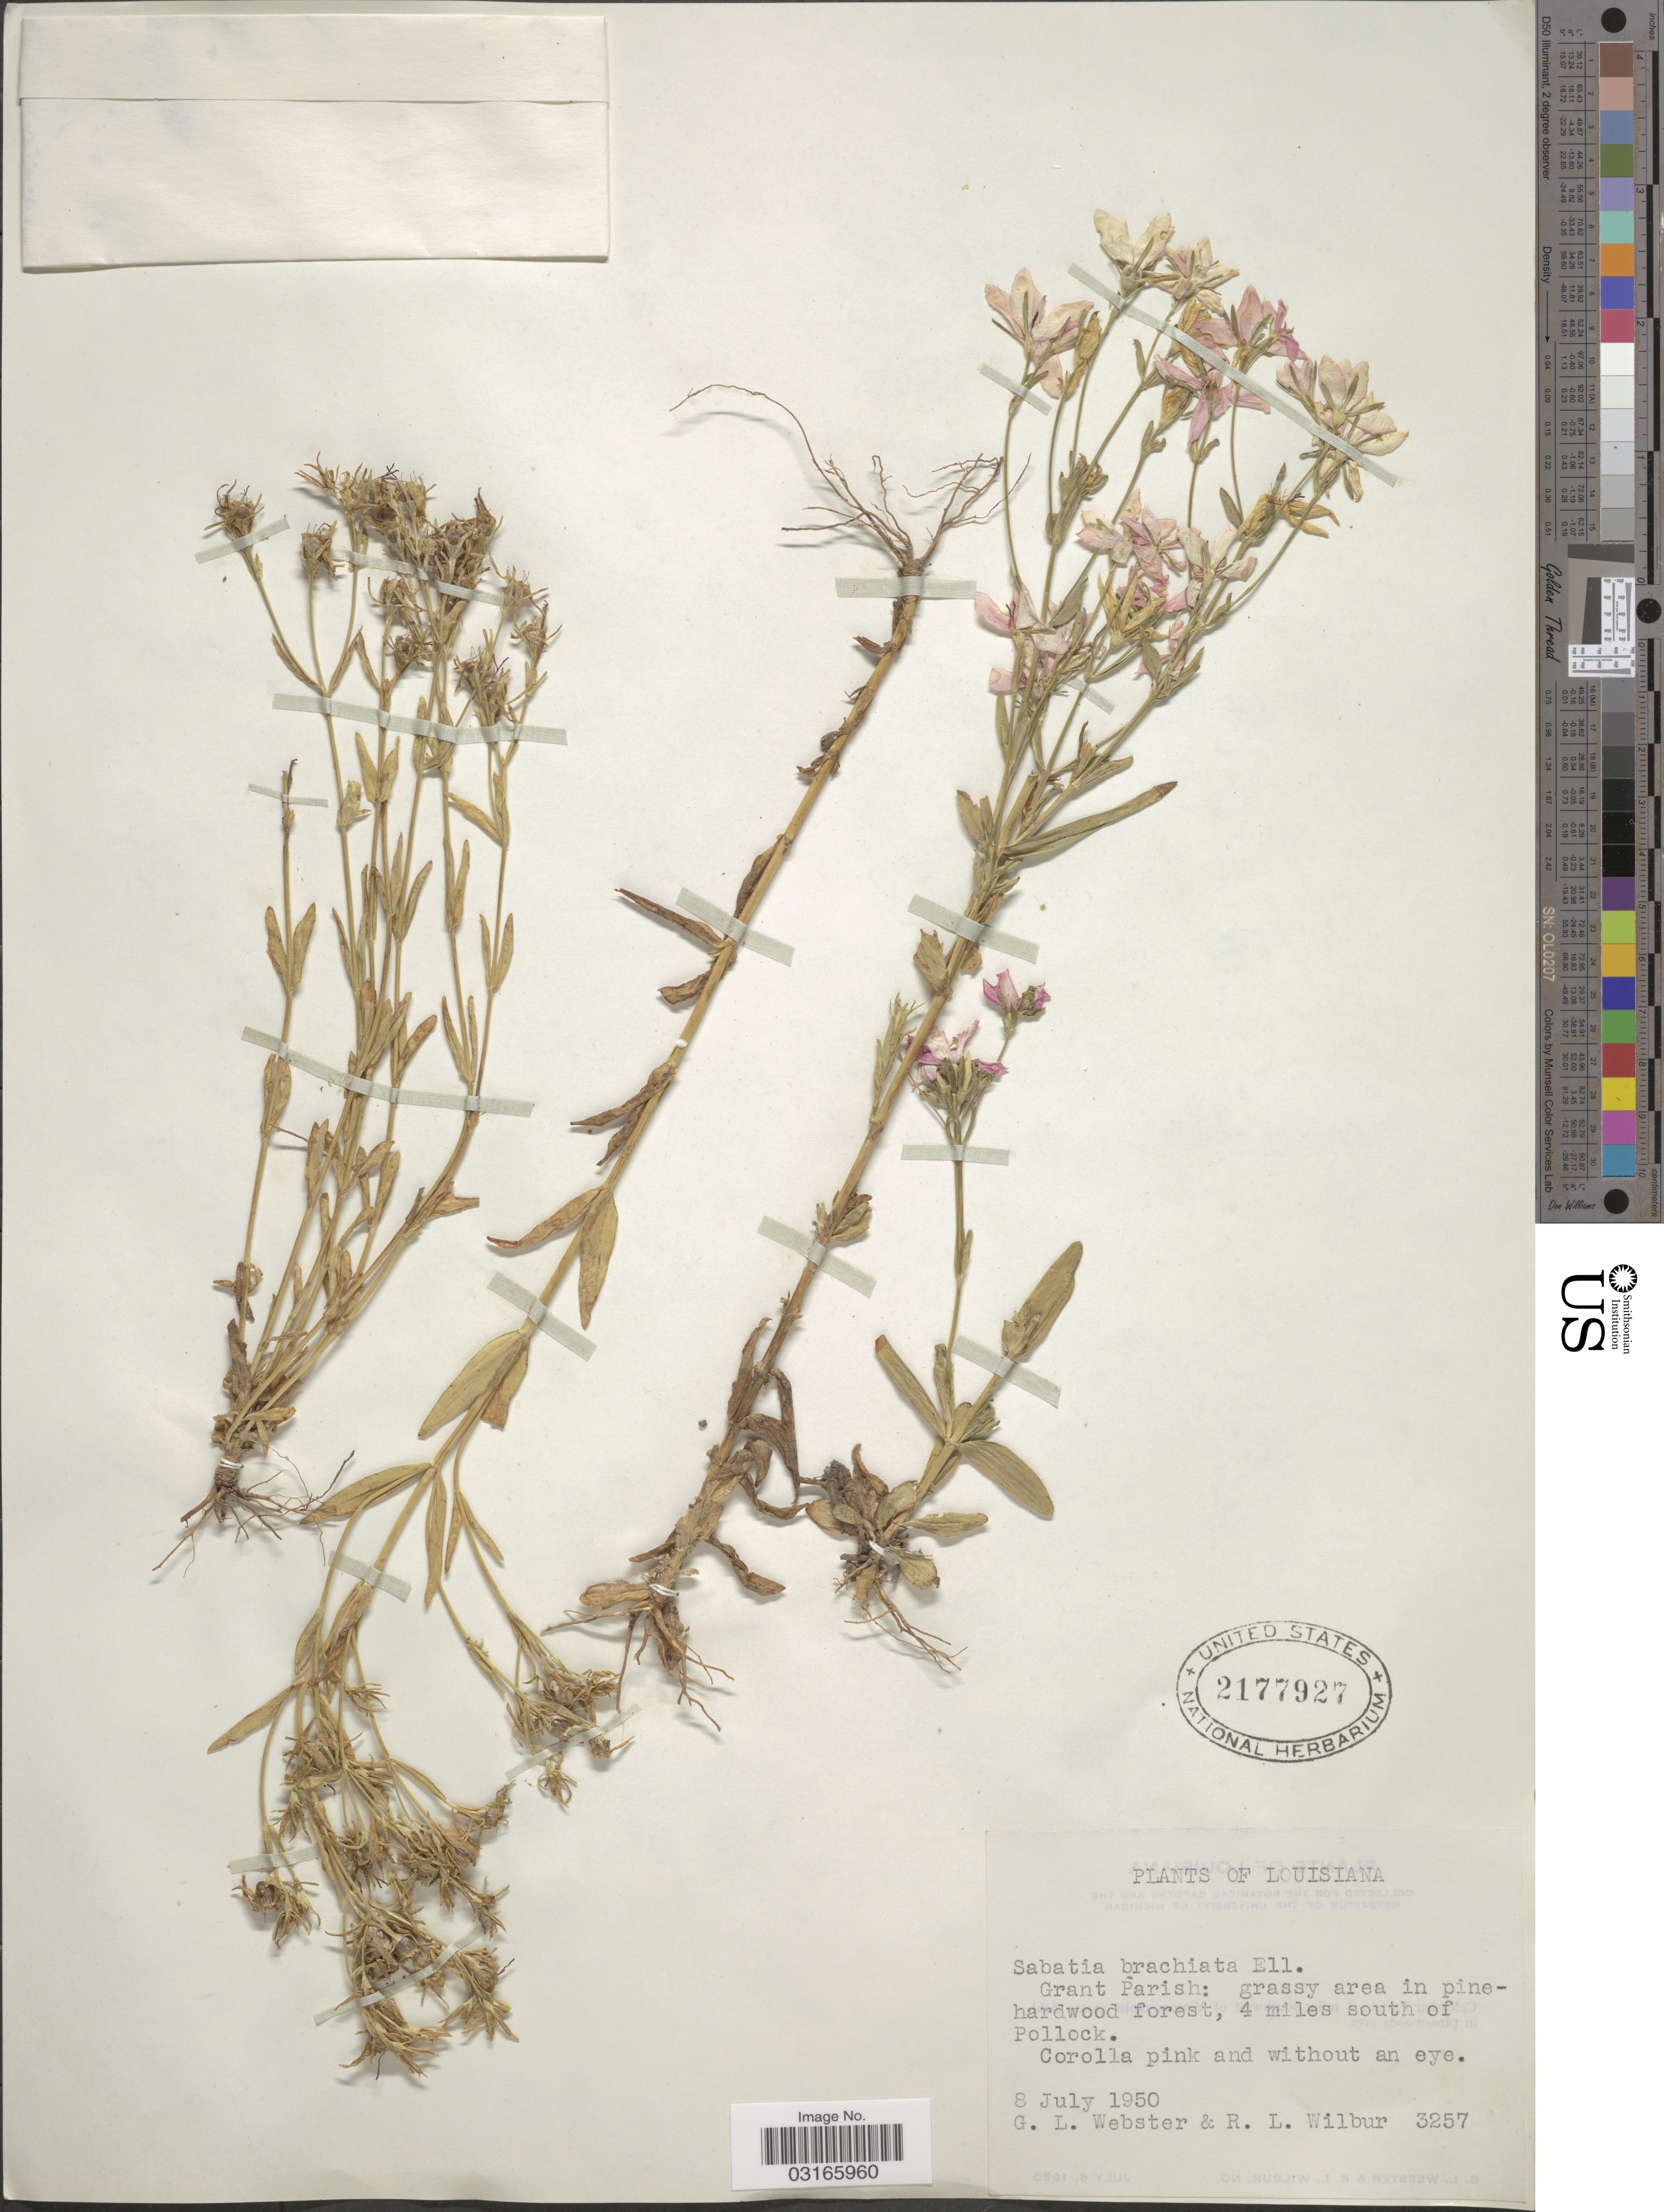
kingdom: Plantae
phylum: Tracheophyta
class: Magnoliopsida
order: Gentianales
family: Gentianaceae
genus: Sabatia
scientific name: Sabatia brachiata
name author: Elliott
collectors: G. L. Webster & R. L. Wilbur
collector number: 3257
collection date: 1950-07-08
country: United States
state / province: Louisiana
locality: Grant Parish: grassy area in pinehardwood forest, 4 miles south of Pollock.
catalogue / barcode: US 2177927